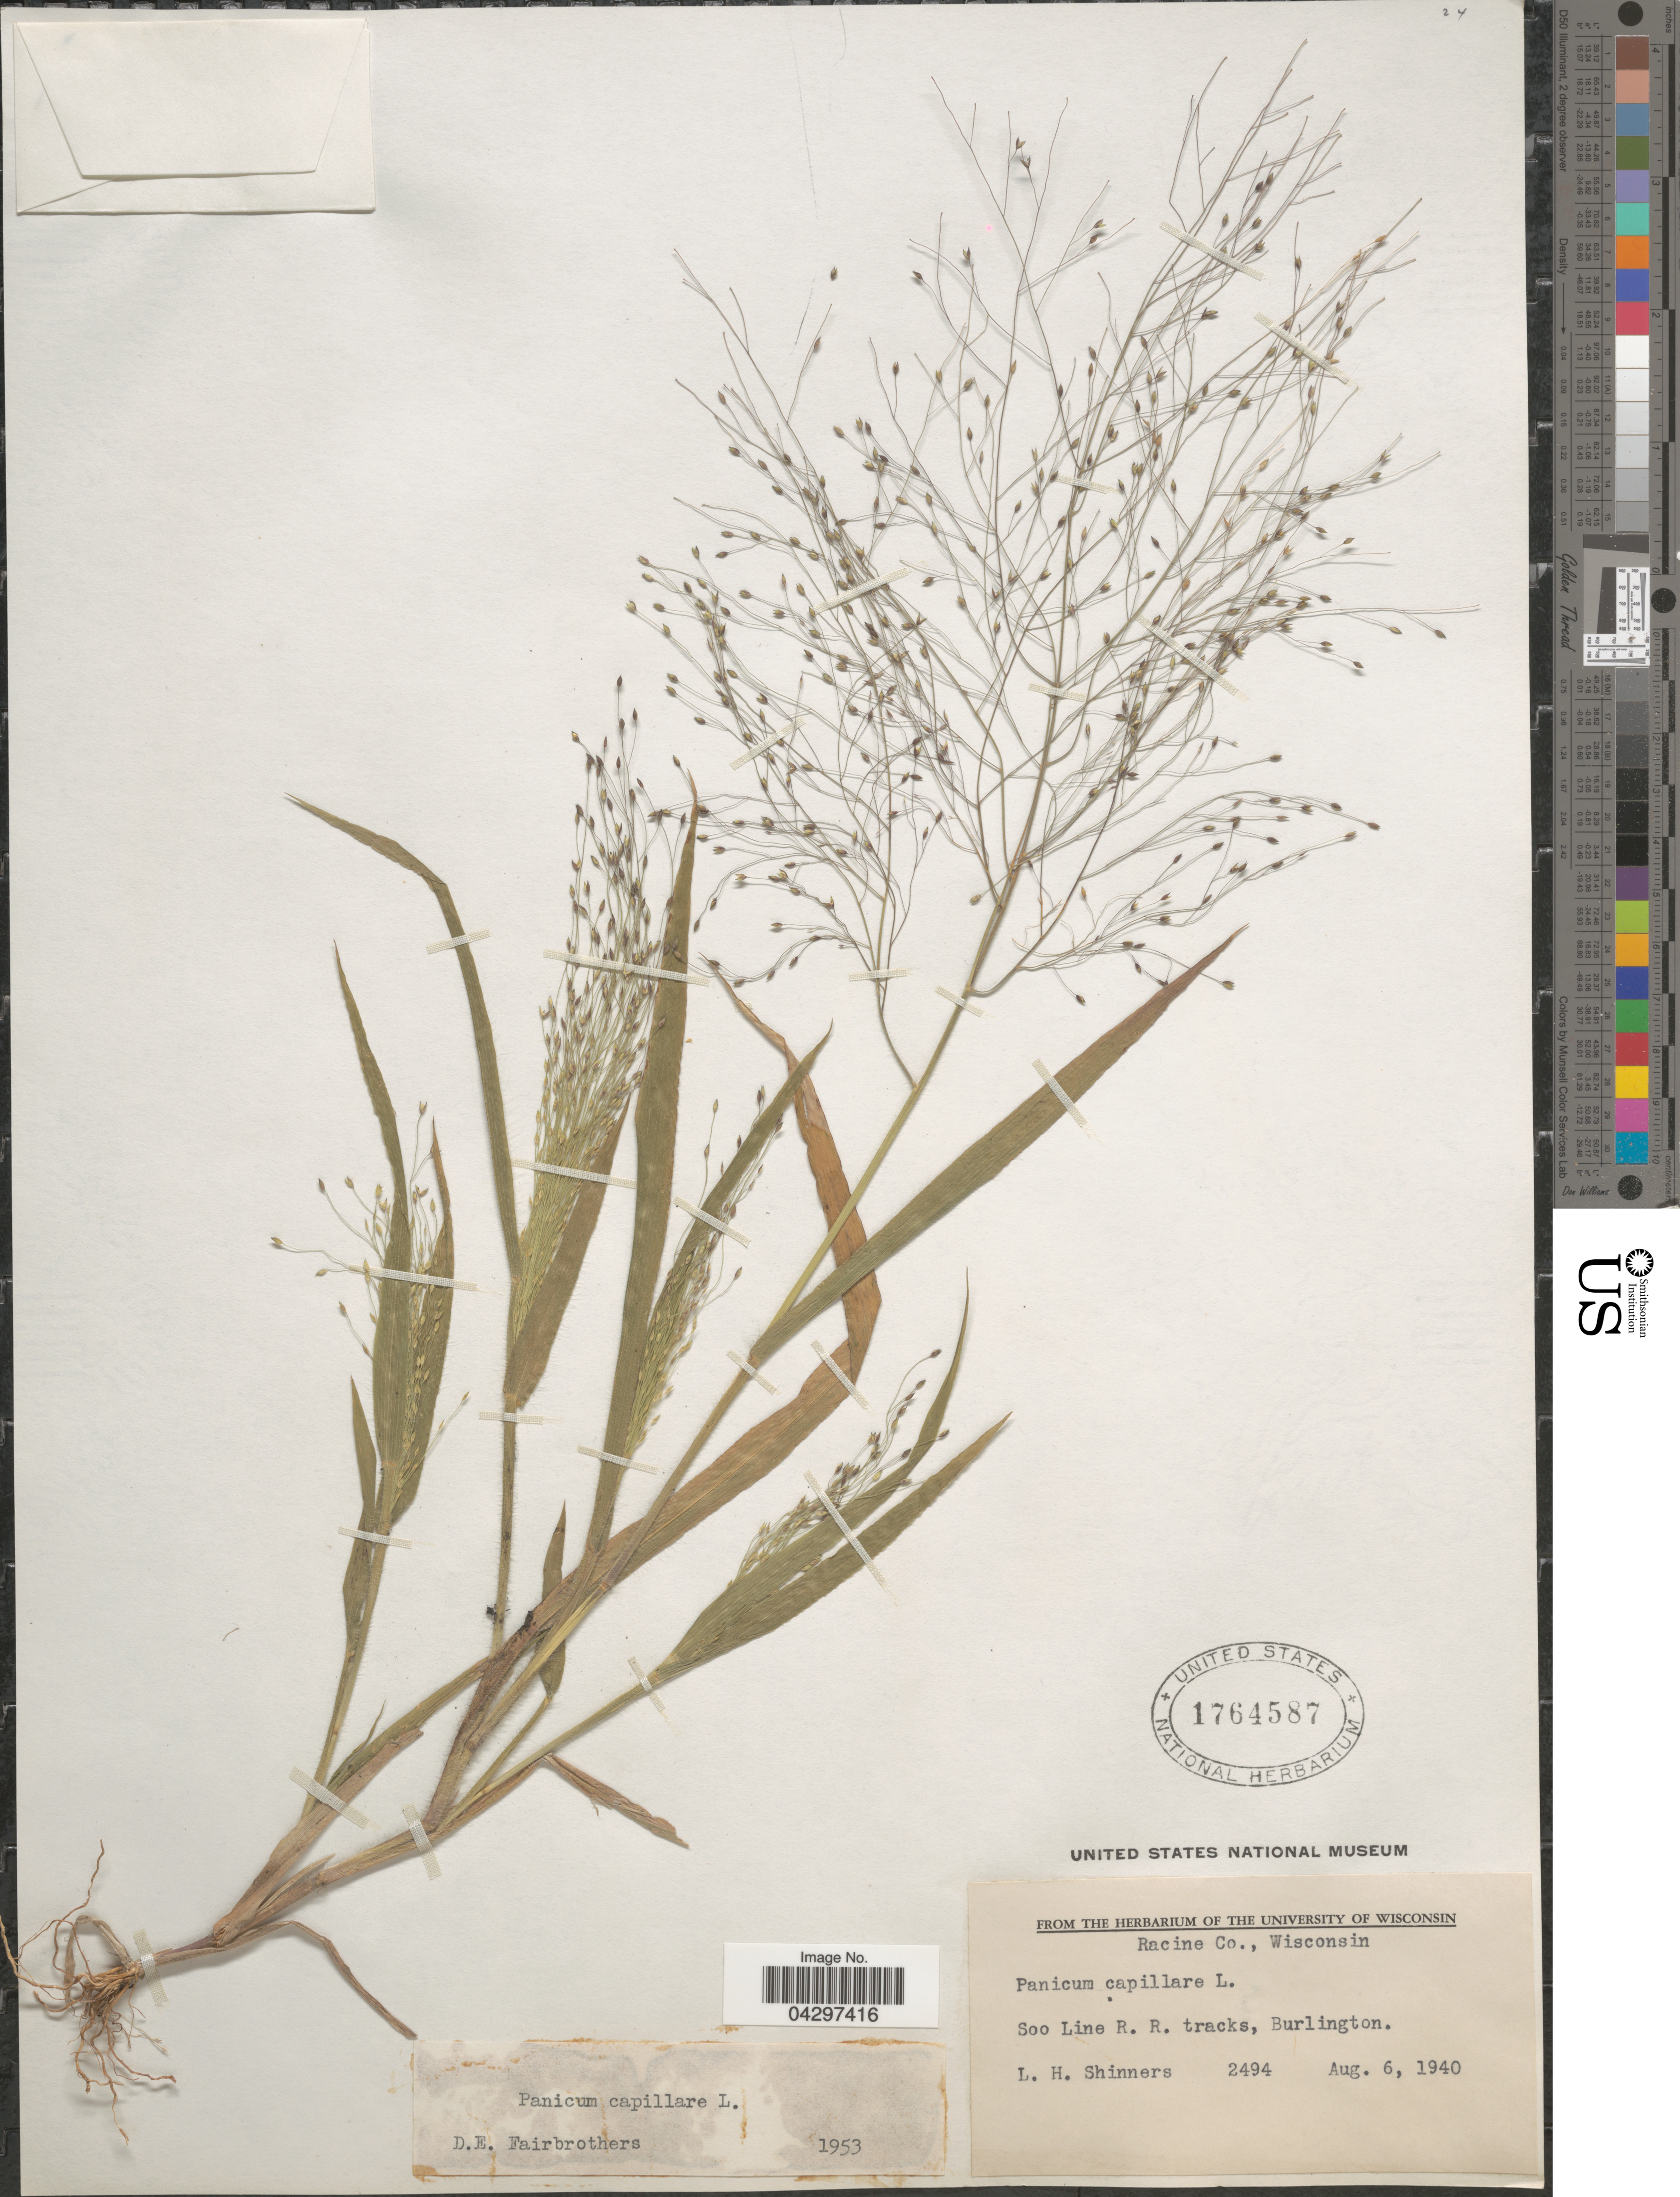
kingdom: Plantae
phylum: Tracheophyta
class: Liliopsida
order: Poales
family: Poaceae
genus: Panicum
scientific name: Panicum capillare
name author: L.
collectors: L. H. Shinners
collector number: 2494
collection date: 1940-08-06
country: United States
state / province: Wisconsin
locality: Racine Co. Soo Line R. R. tracks, Burlington.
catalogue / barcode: US 1764587